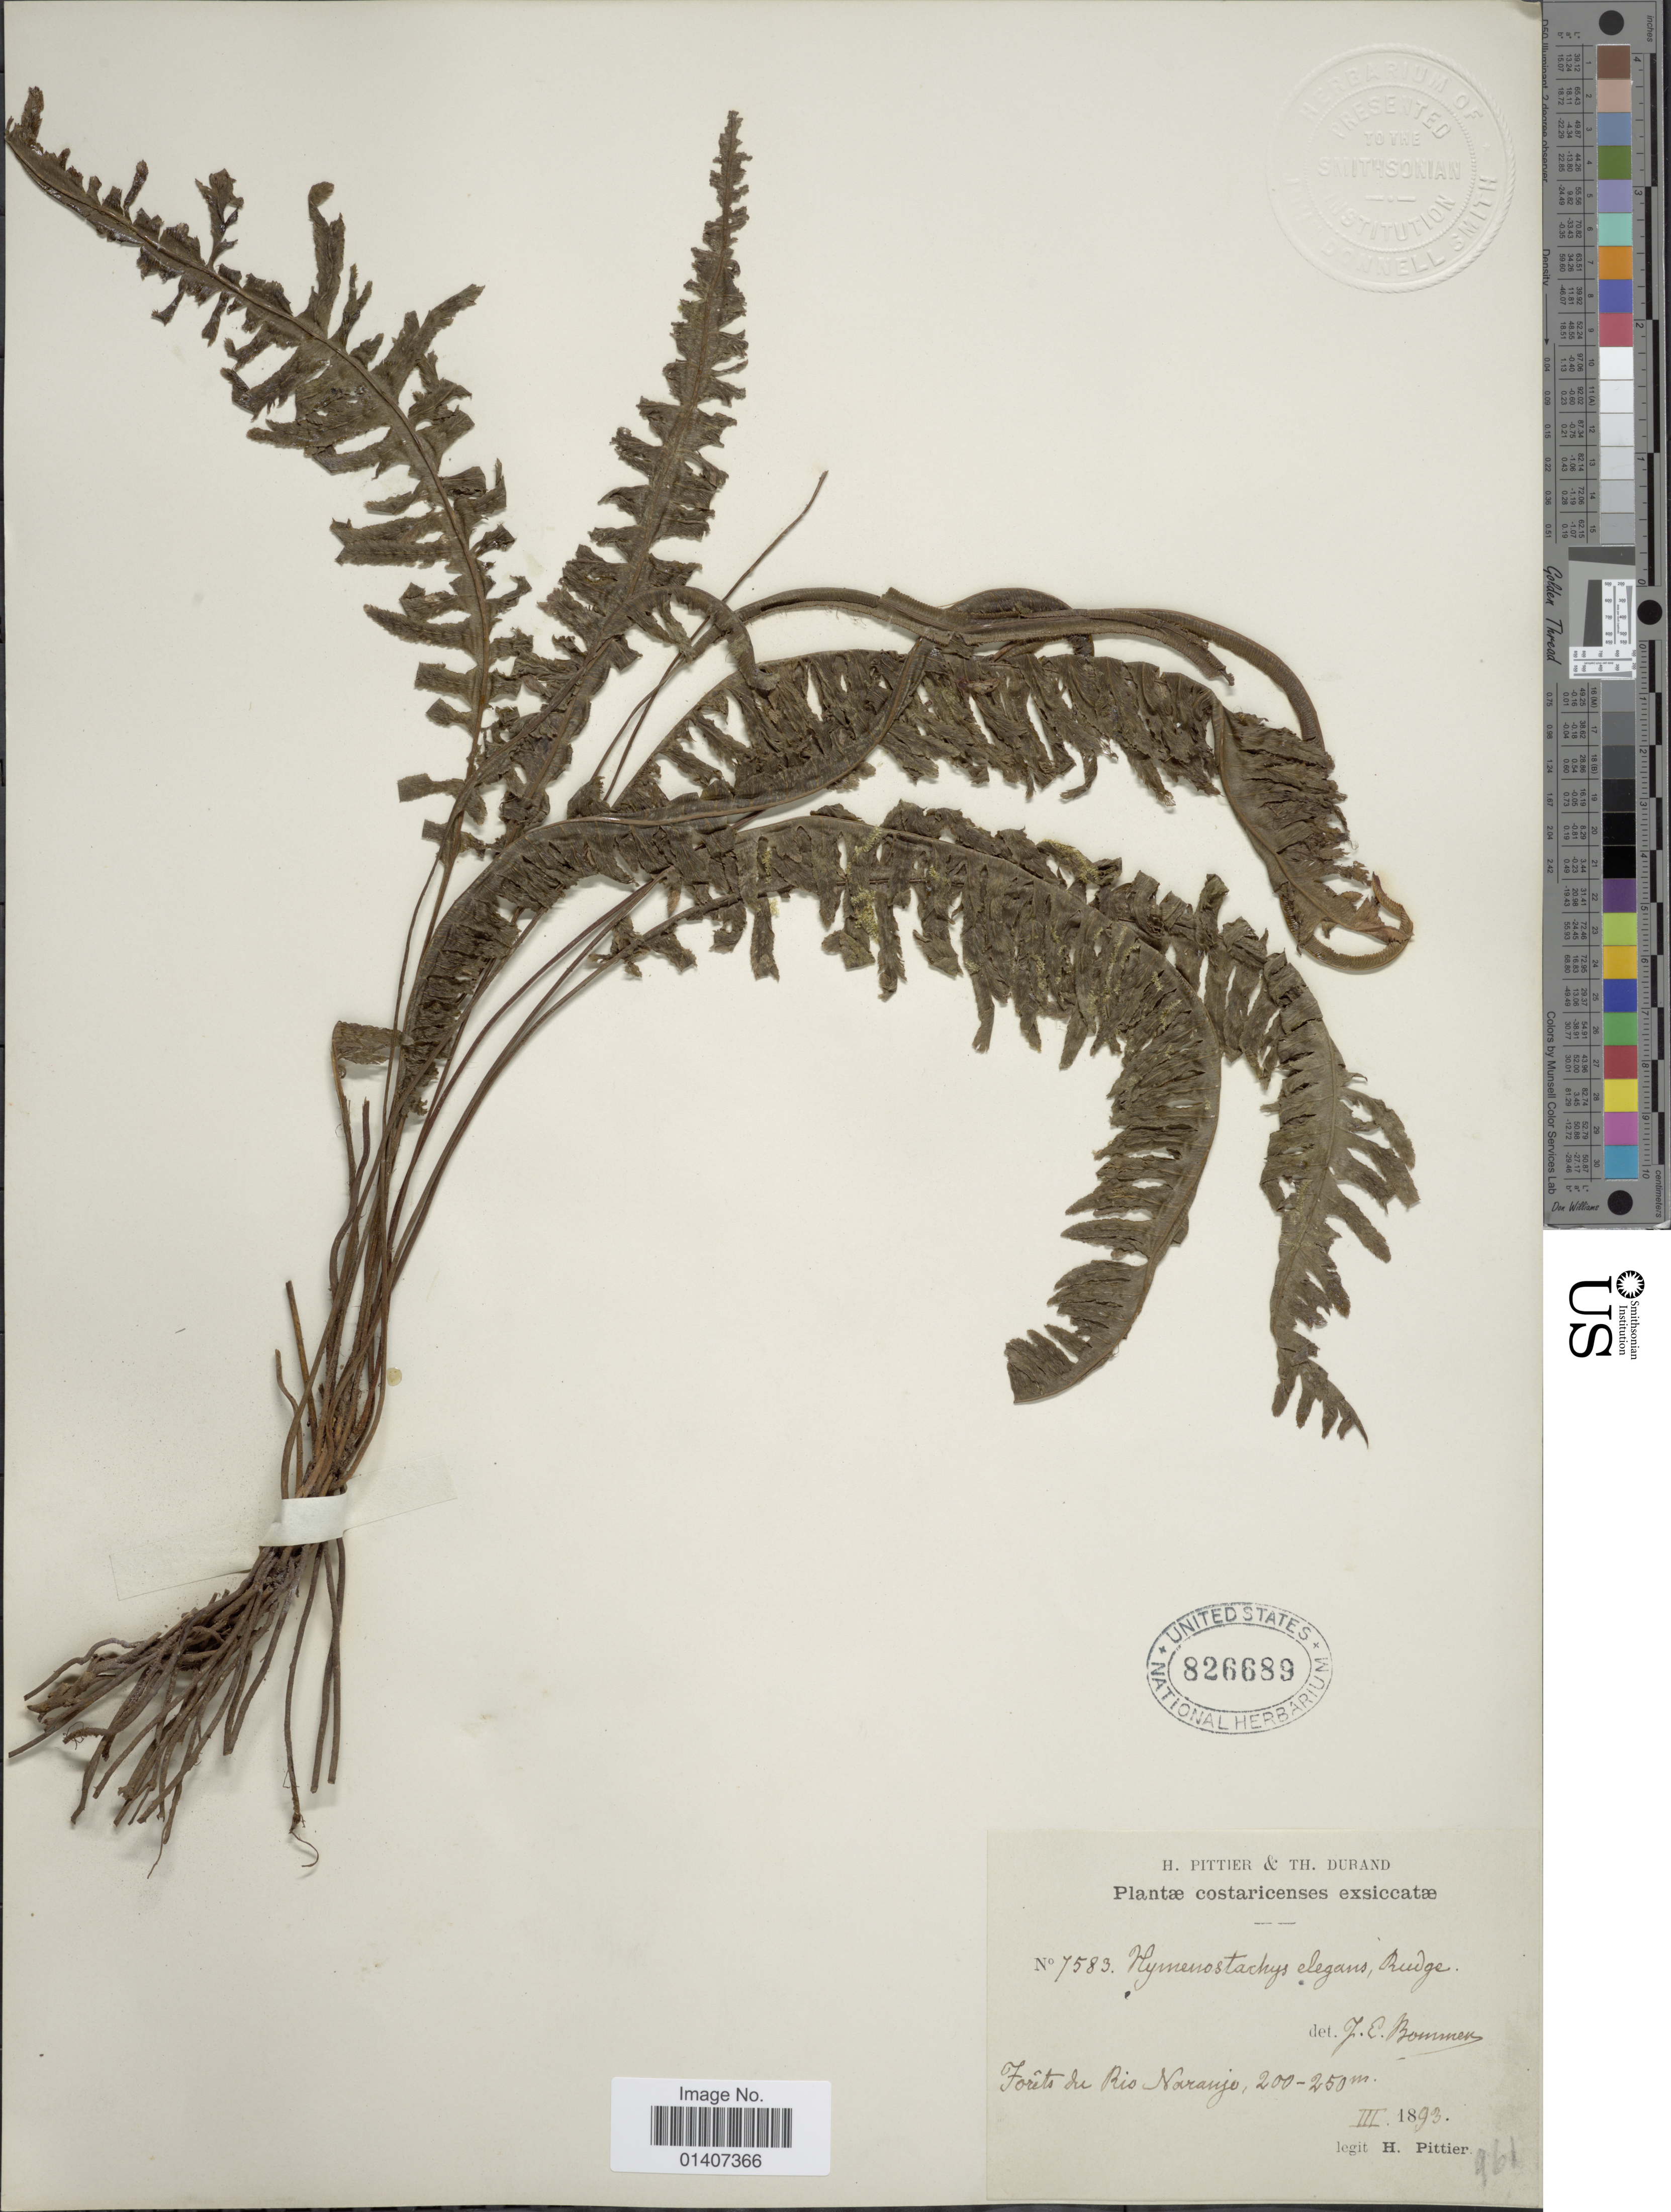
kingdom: Plantae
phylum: Tracheophyta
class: Polypodiopsida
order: Hymenophyllales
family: Hymenophyllaceae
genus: Trichomanes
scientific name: Trichomanes diversifrons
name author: (Bory) Mett. ex Sadeb.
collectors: H. F. Pittier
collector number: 7583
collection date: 1893-03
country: Costa Rica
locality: Forets du Rio Naranjo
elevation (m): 200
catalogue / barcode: US 826689